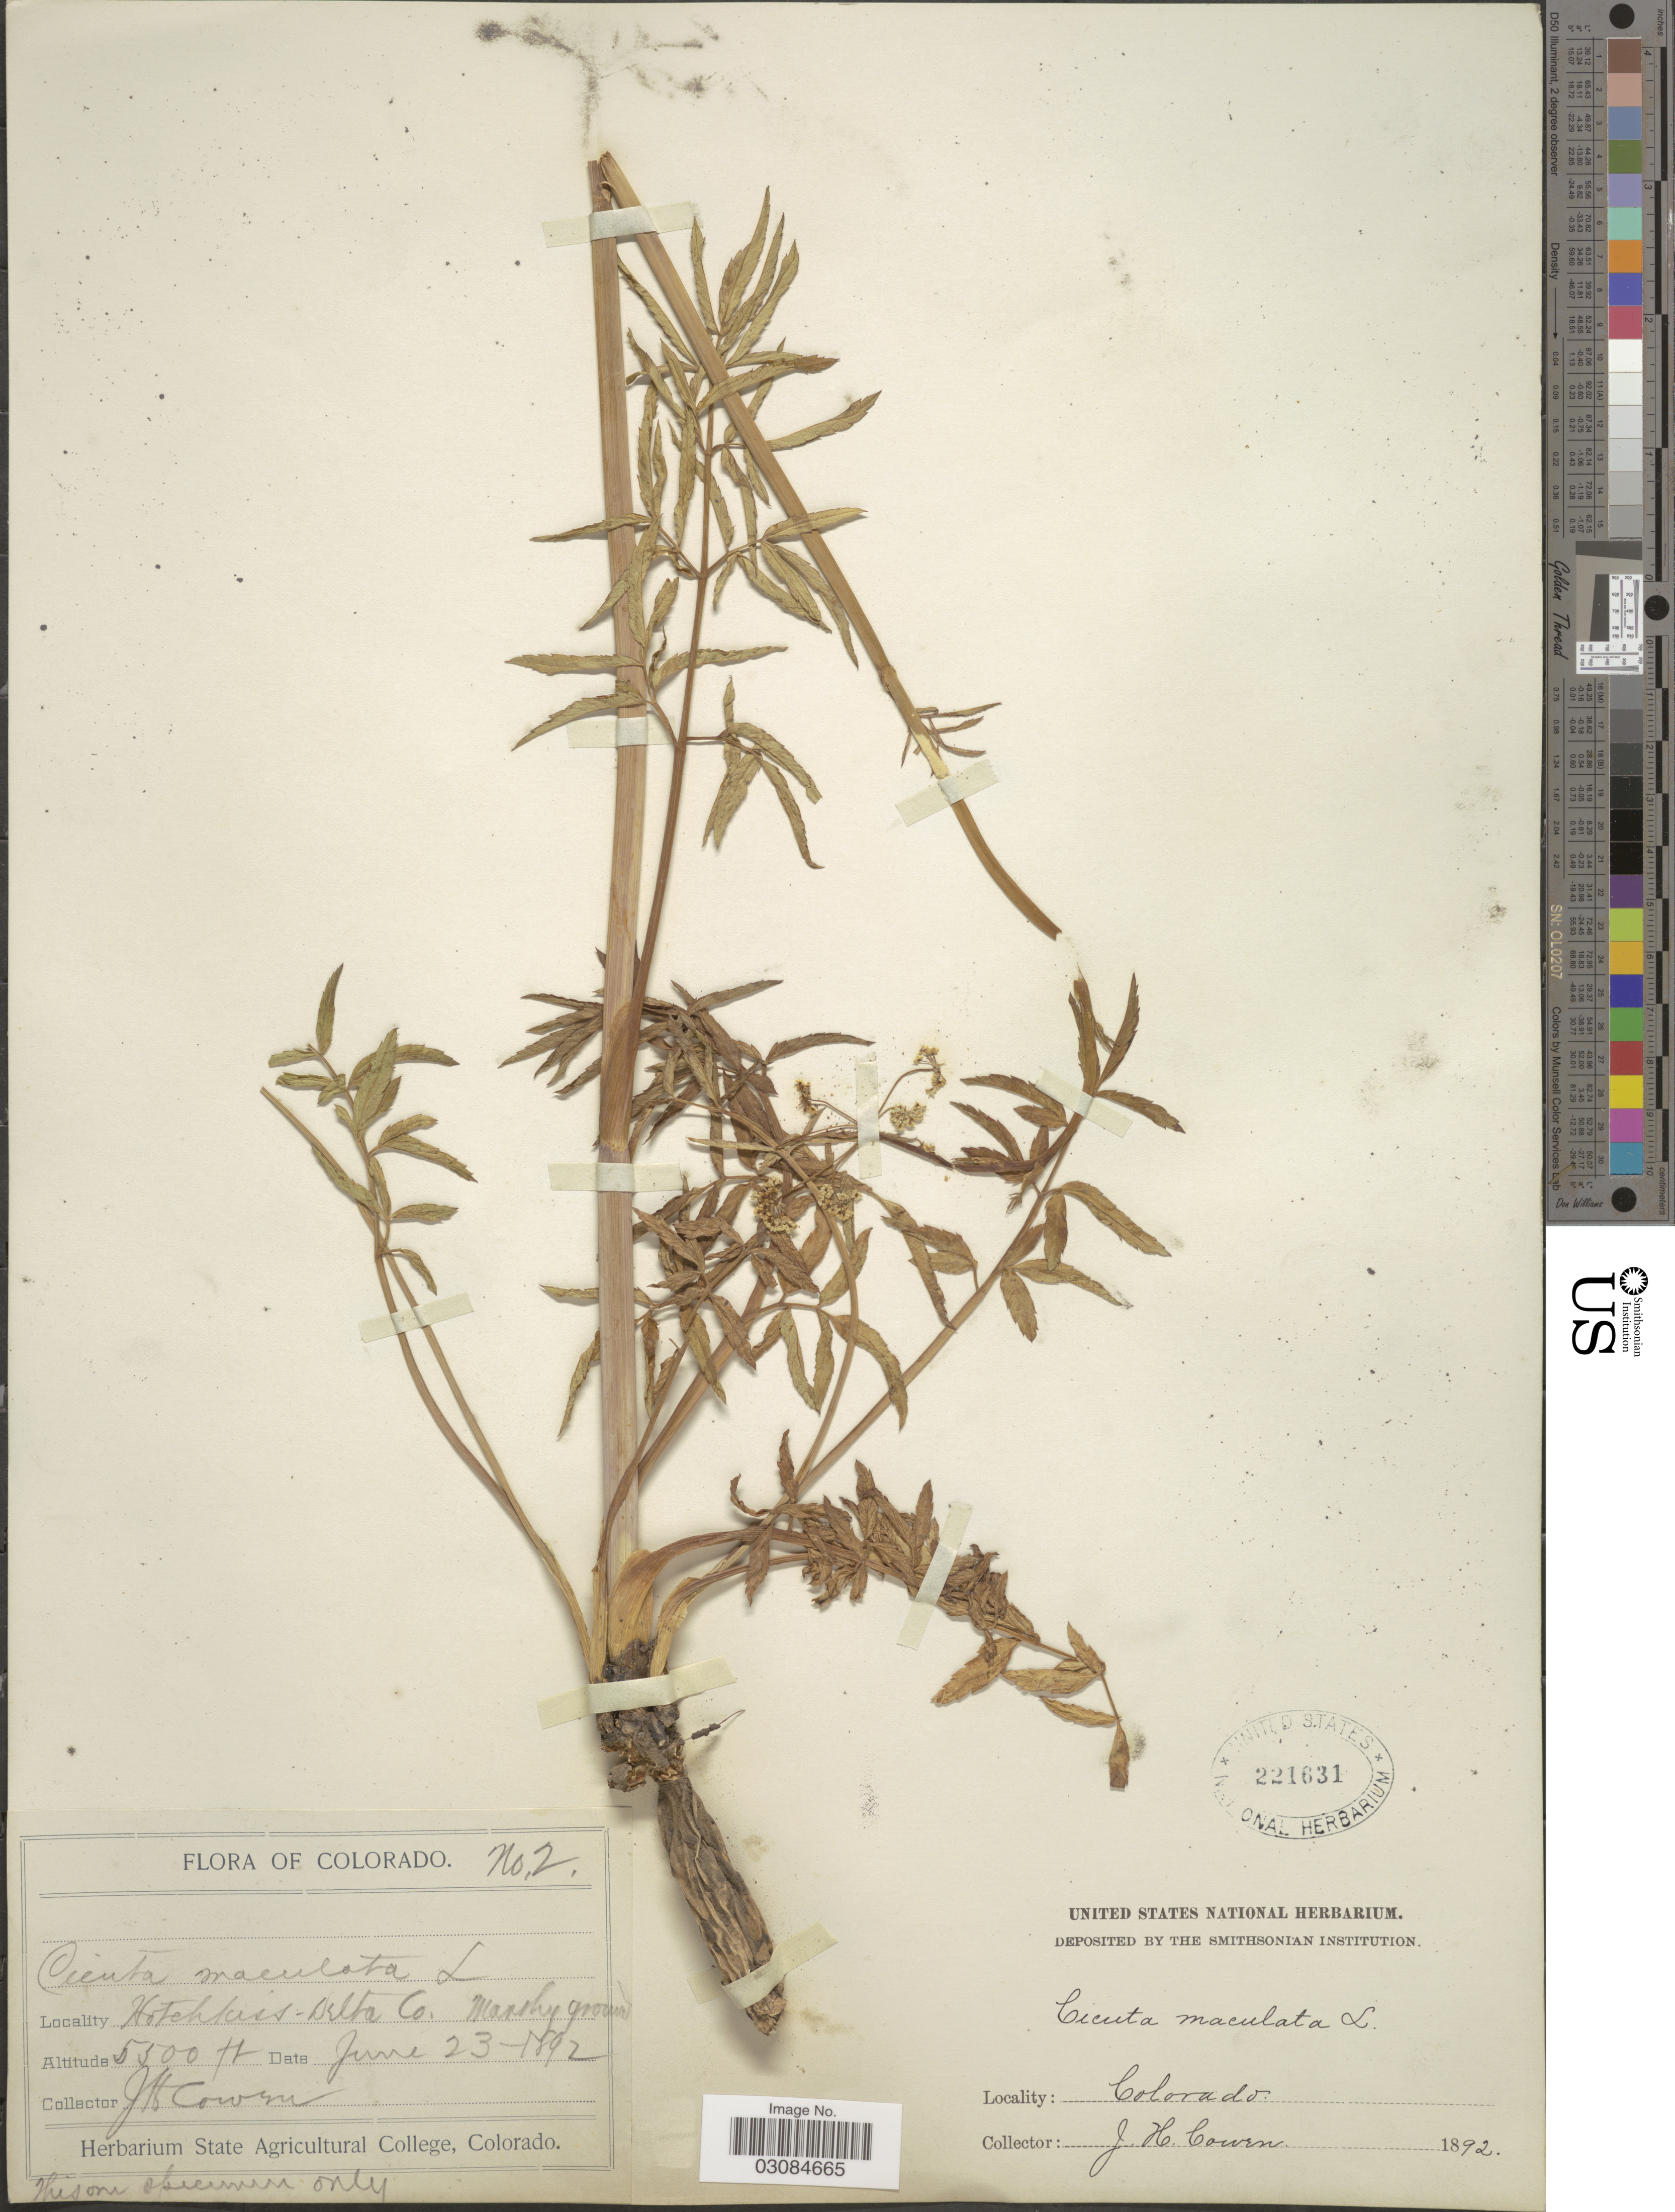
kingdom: Plantae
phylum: Tracheophyta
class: Magnoliopsida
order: Apiales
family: Apiaceae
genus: Cicuta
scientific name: Cicuta occidentalis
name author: Greene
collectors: J. H. Cowen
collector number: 2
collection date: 1892-06-23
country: United States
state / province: Colorado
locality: Hotchkiss - Delta Co.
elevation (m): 1676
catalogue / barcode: US 221631